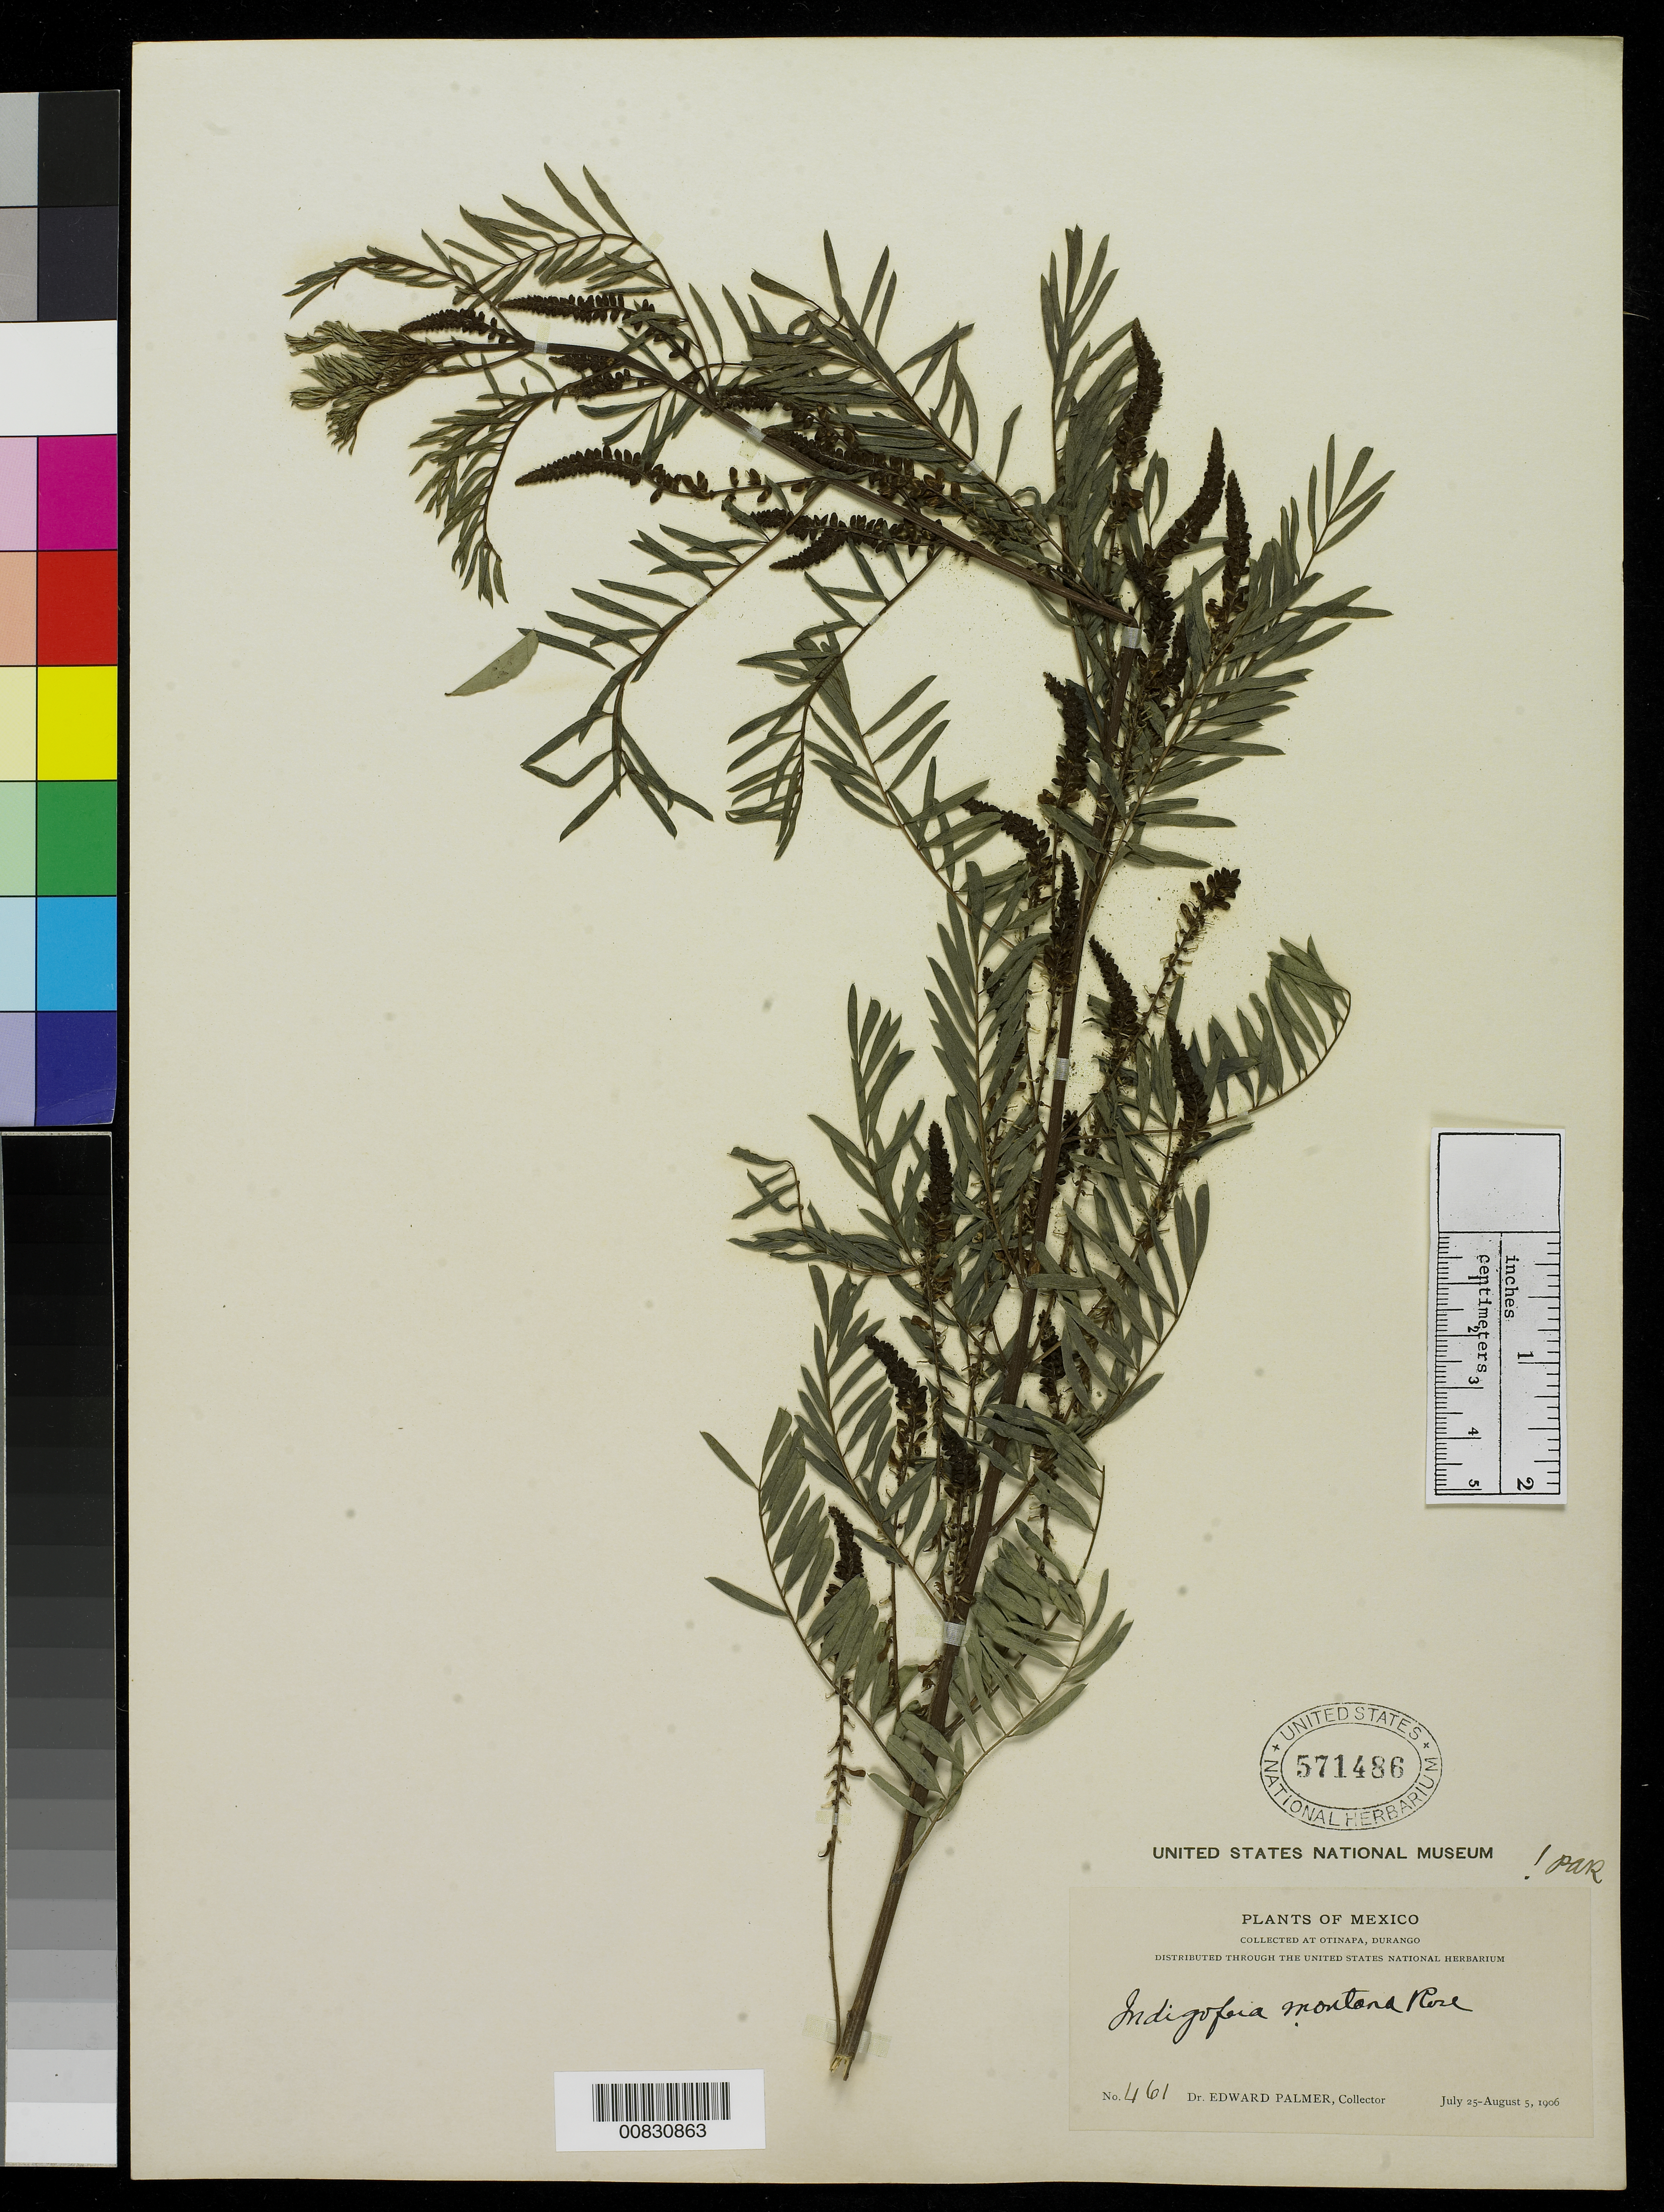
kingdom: Plantae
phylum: Tracheophyta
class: Magnoliopsida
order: Fabales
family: Fabaceae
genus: Indigofera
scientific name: Indigofera montana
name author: Rose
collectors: E. Palmer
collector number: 461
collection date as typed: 25 Jul 1906 to 05 Aug 1906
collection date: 1906-07-25/1906-08-05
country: Mexico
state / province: Durango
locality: Otinapa, Durango.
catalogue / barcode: US 571486